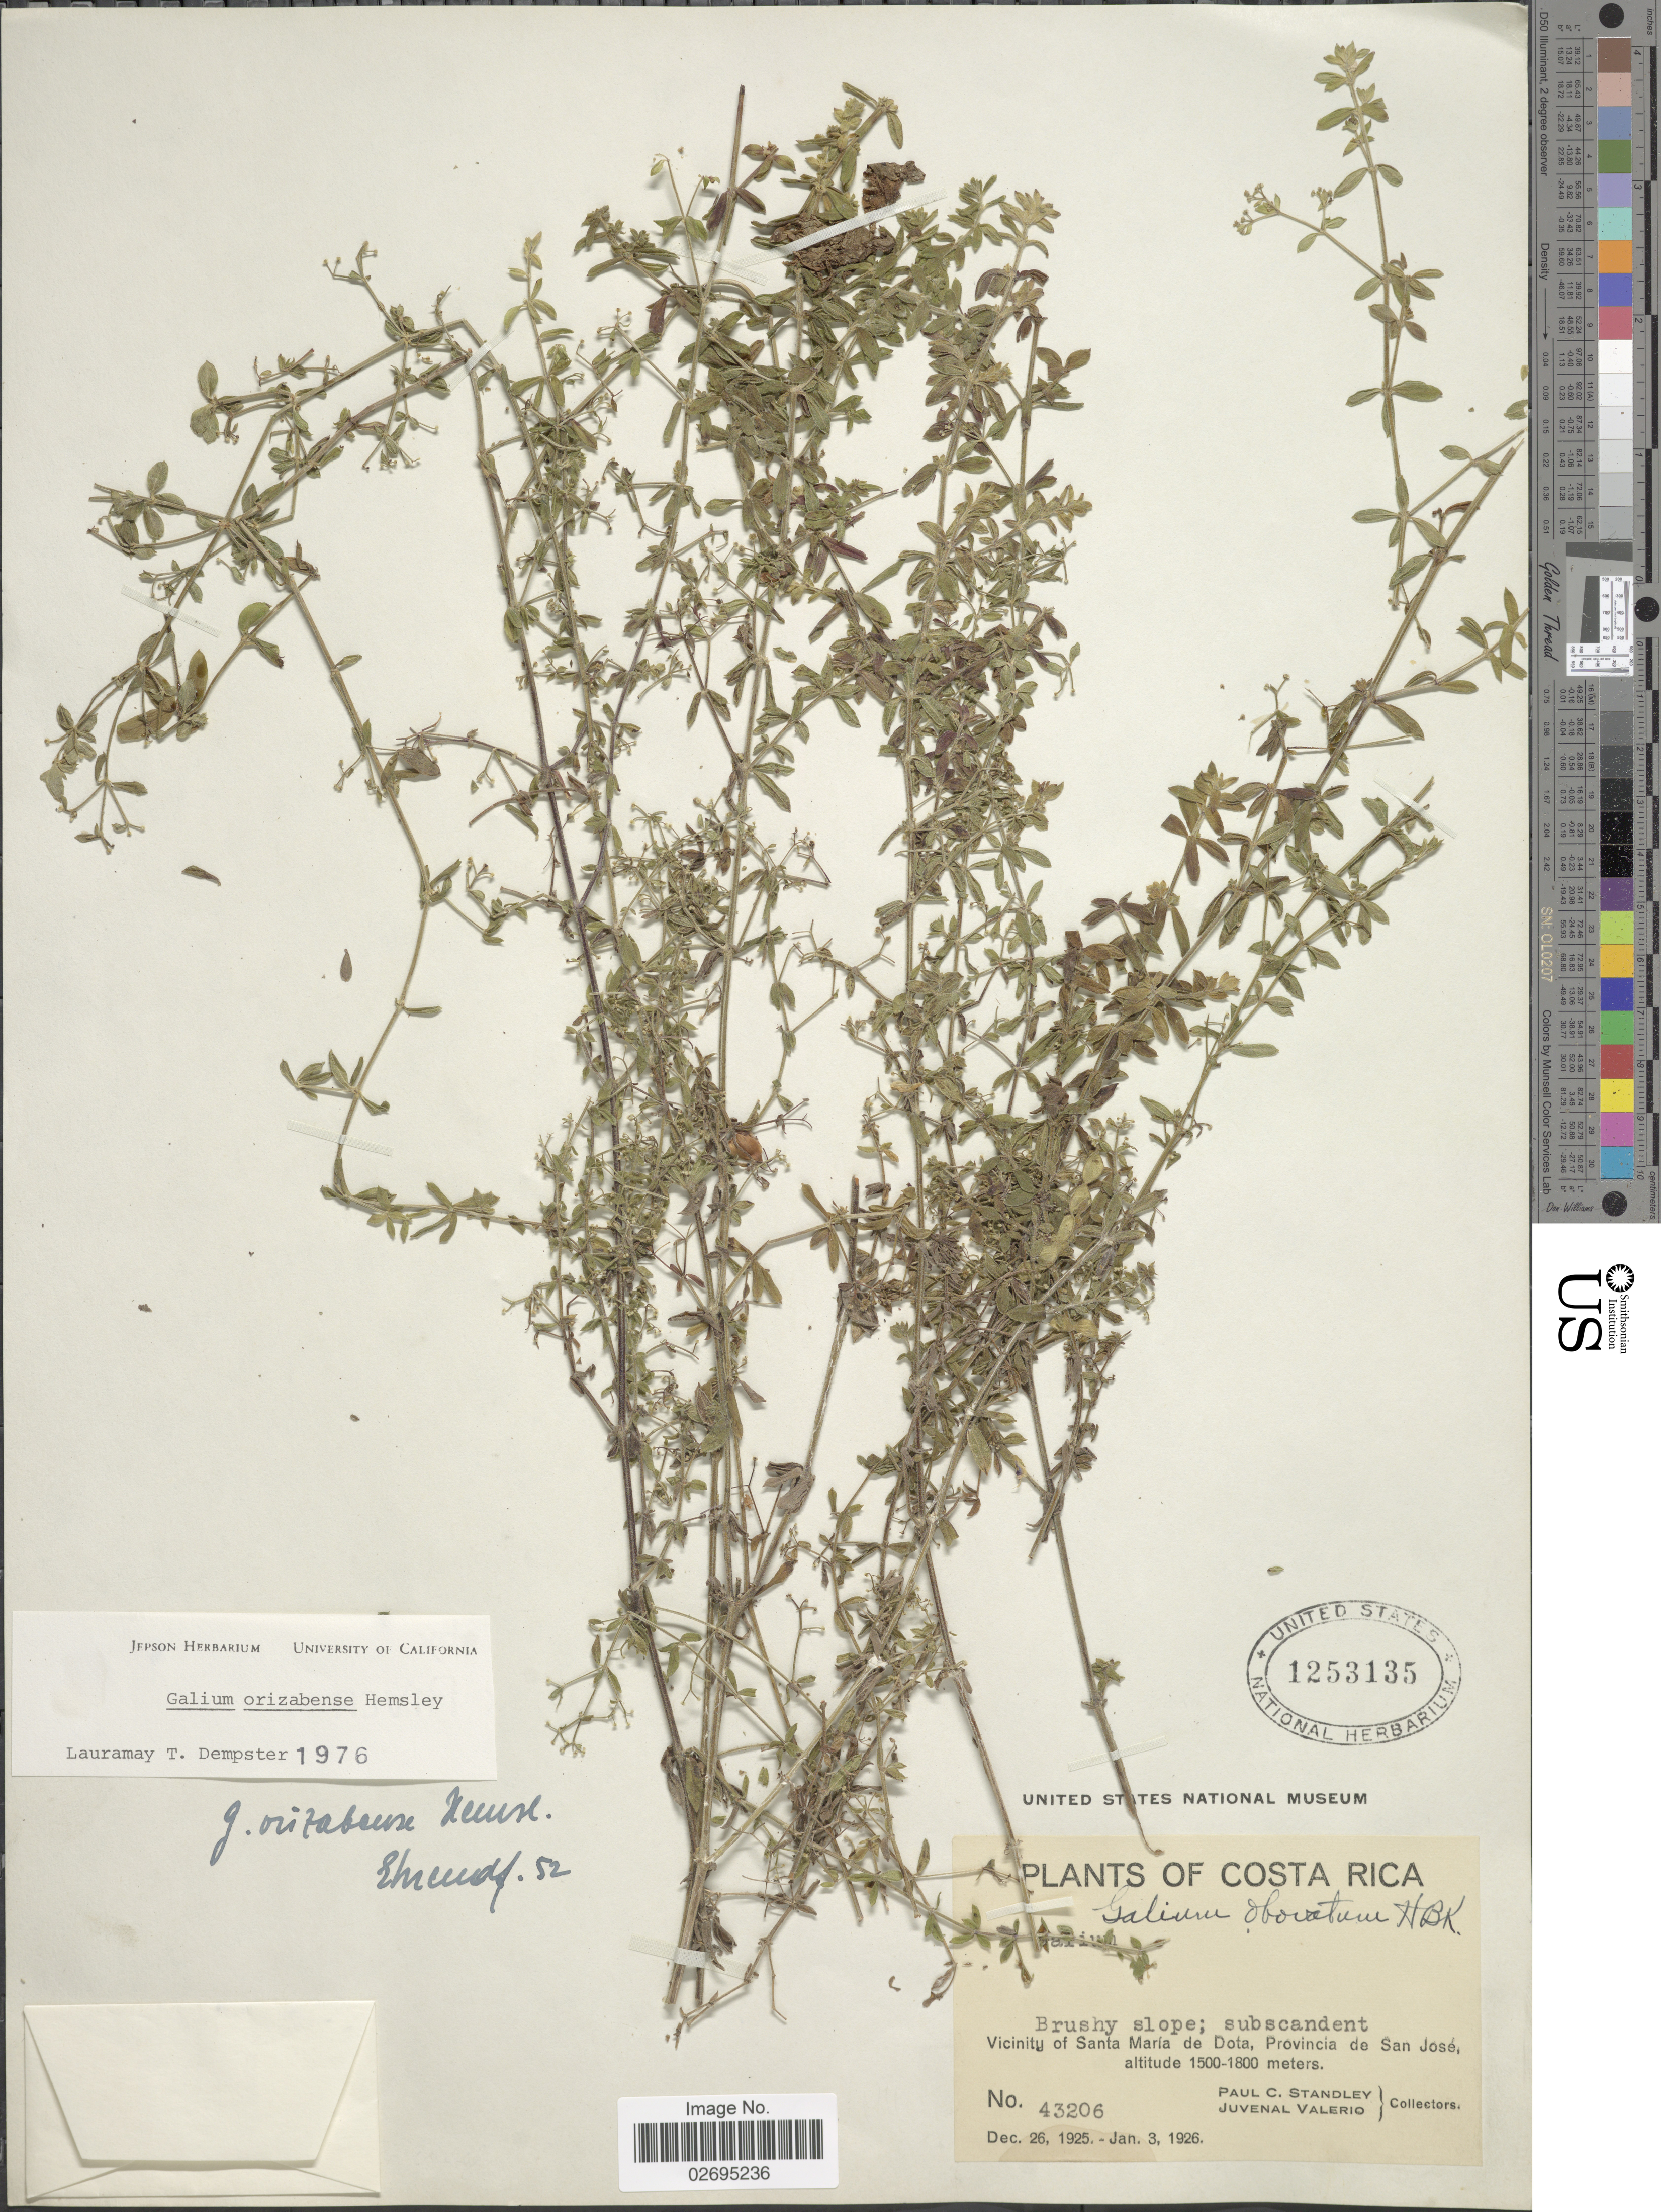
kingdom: Plantae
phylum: Tracheophyta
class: Magnoliopsida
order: Gentianales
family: Rubiaceae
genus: Galium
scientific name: Galium orizabense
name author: Hemsl.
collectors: P. C. Standley & J. Valerio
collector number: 43206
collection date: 1925-12-26/1926-01-03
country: Costa Rica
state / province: San José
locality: Vicinity of Santa Maria de Dota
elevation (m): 1500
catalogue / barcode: US 1253135